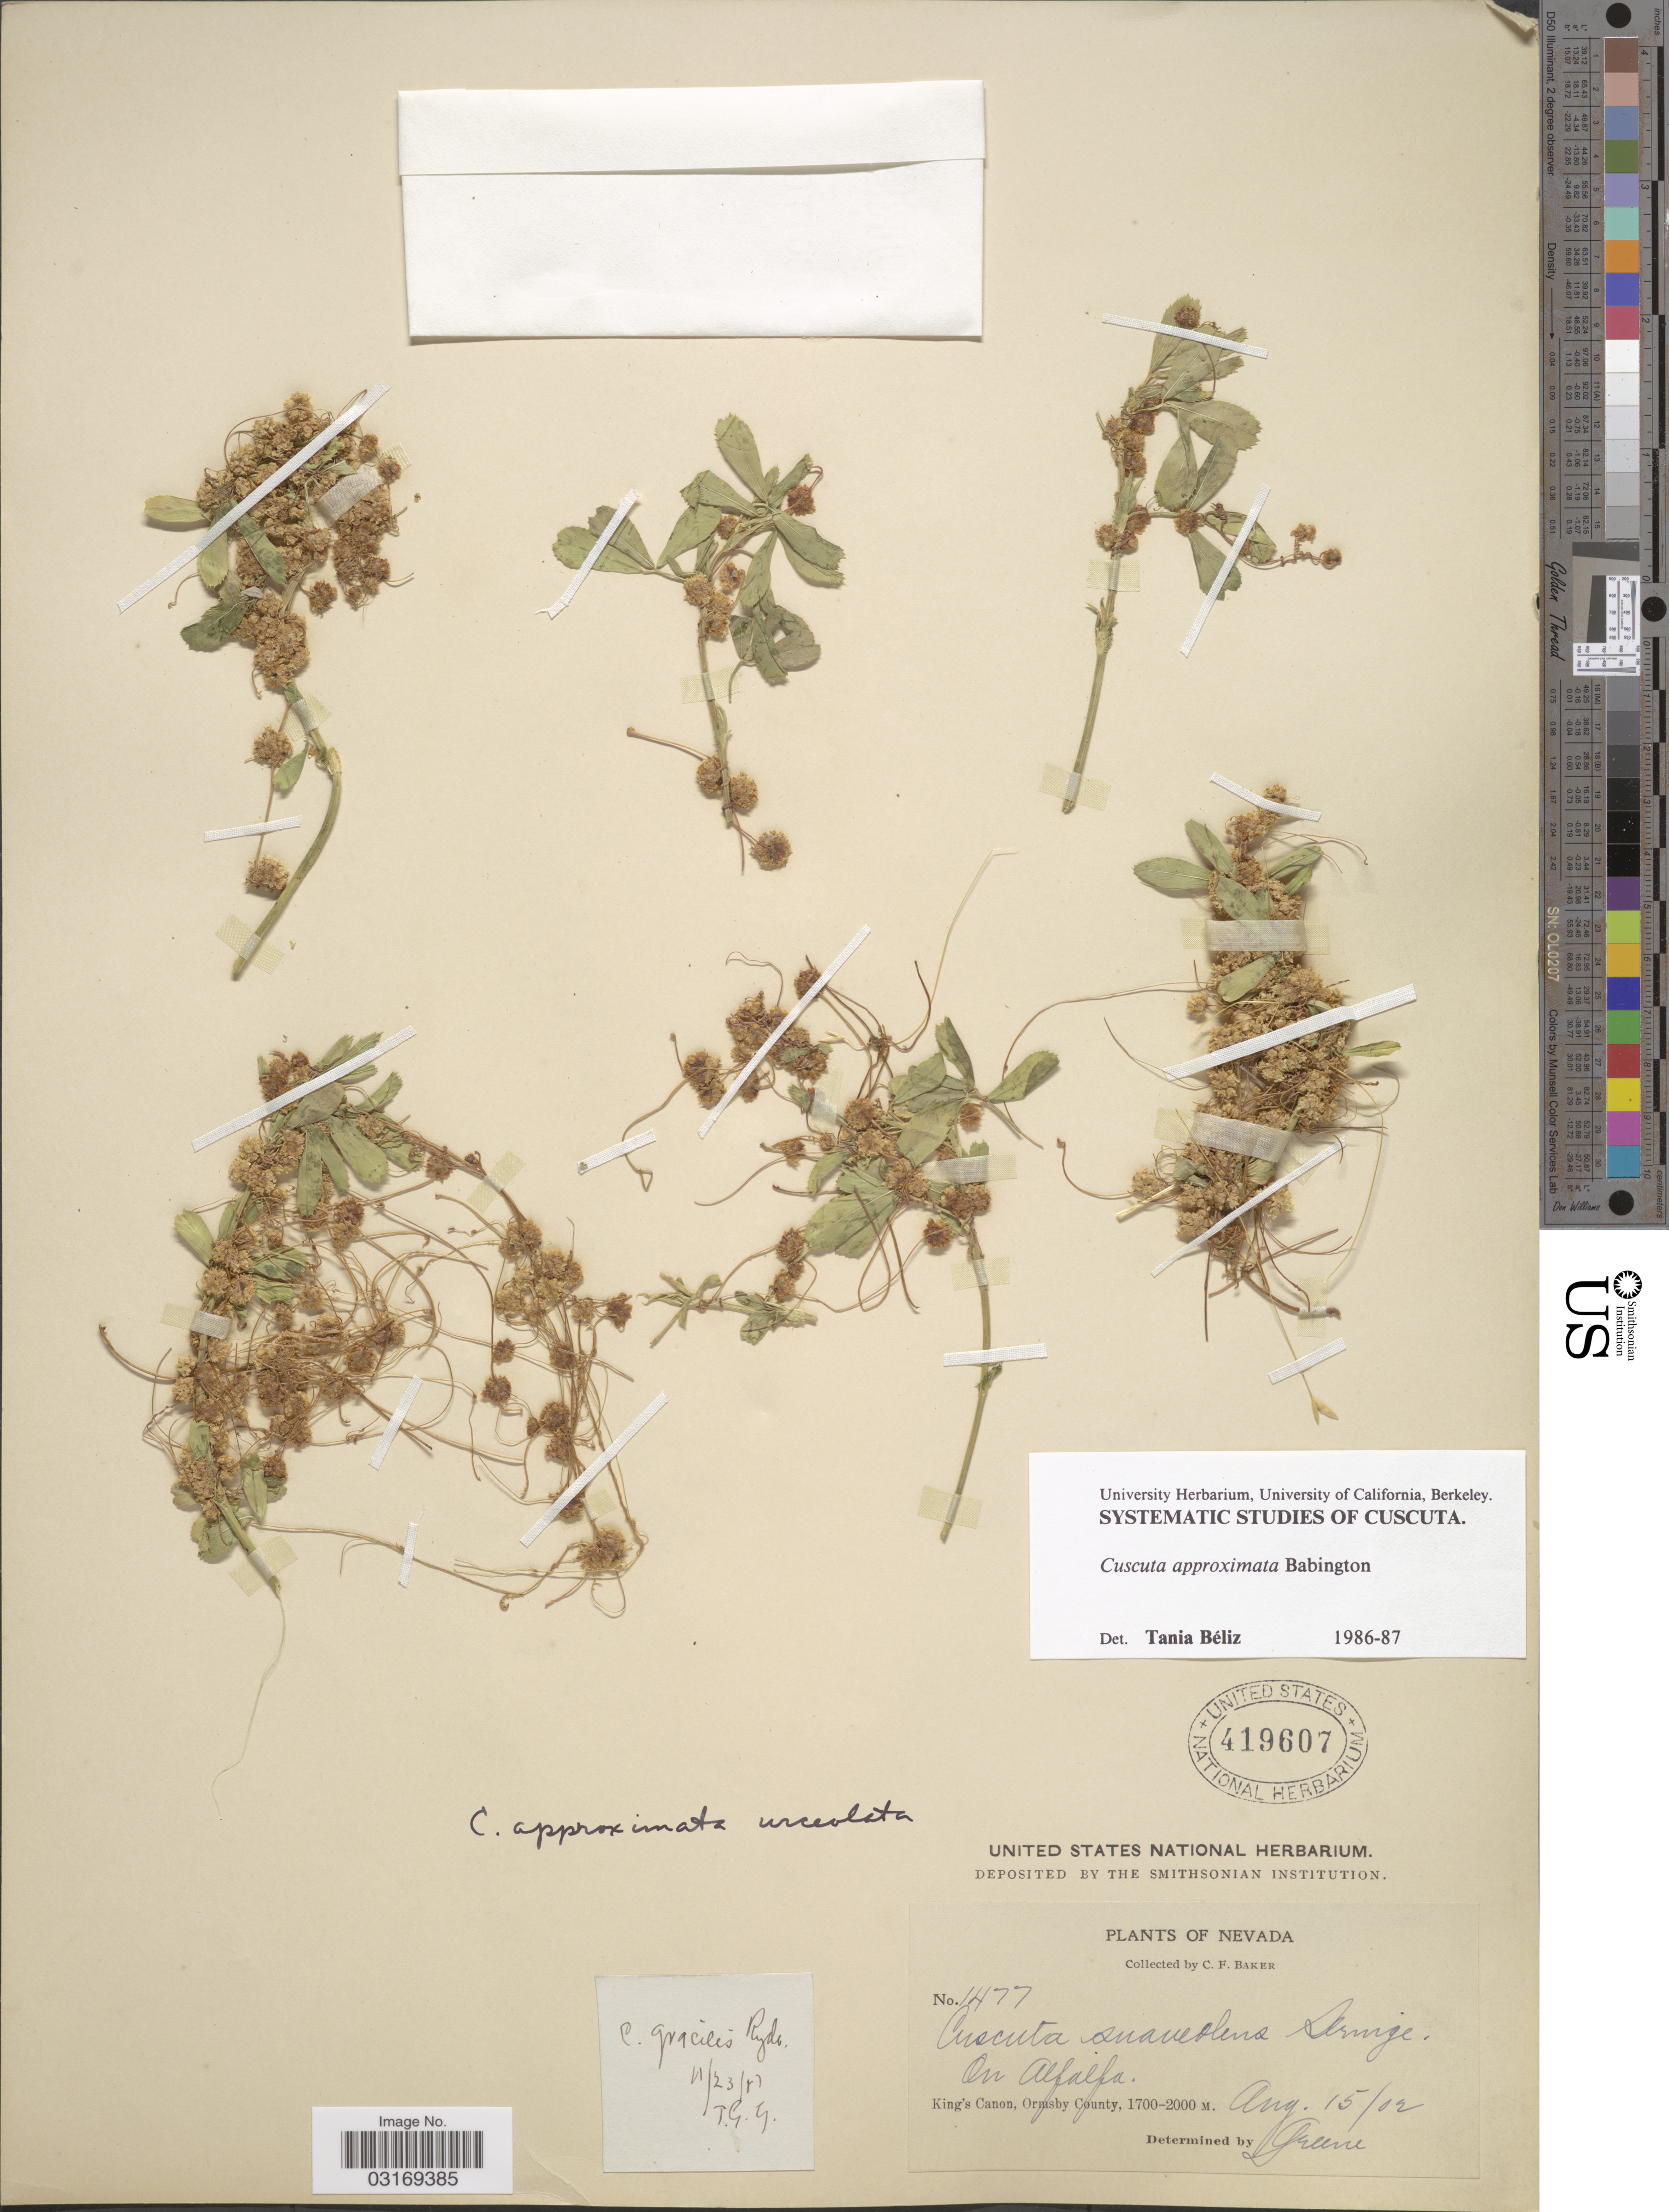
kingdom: Plantae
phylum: Tracheophyta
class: Magnoliopsida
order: Solanales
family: Convolvulaceae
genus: Cuscuta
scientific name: Cuscuta approximata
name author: Bab.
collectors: C. F. Baker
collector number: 1477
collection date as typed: Transcribed d/m/y: 15/8/2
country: United States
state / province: Nevada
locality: King's Canon, Ormsby County.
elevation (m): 1700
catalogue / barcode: US 419607